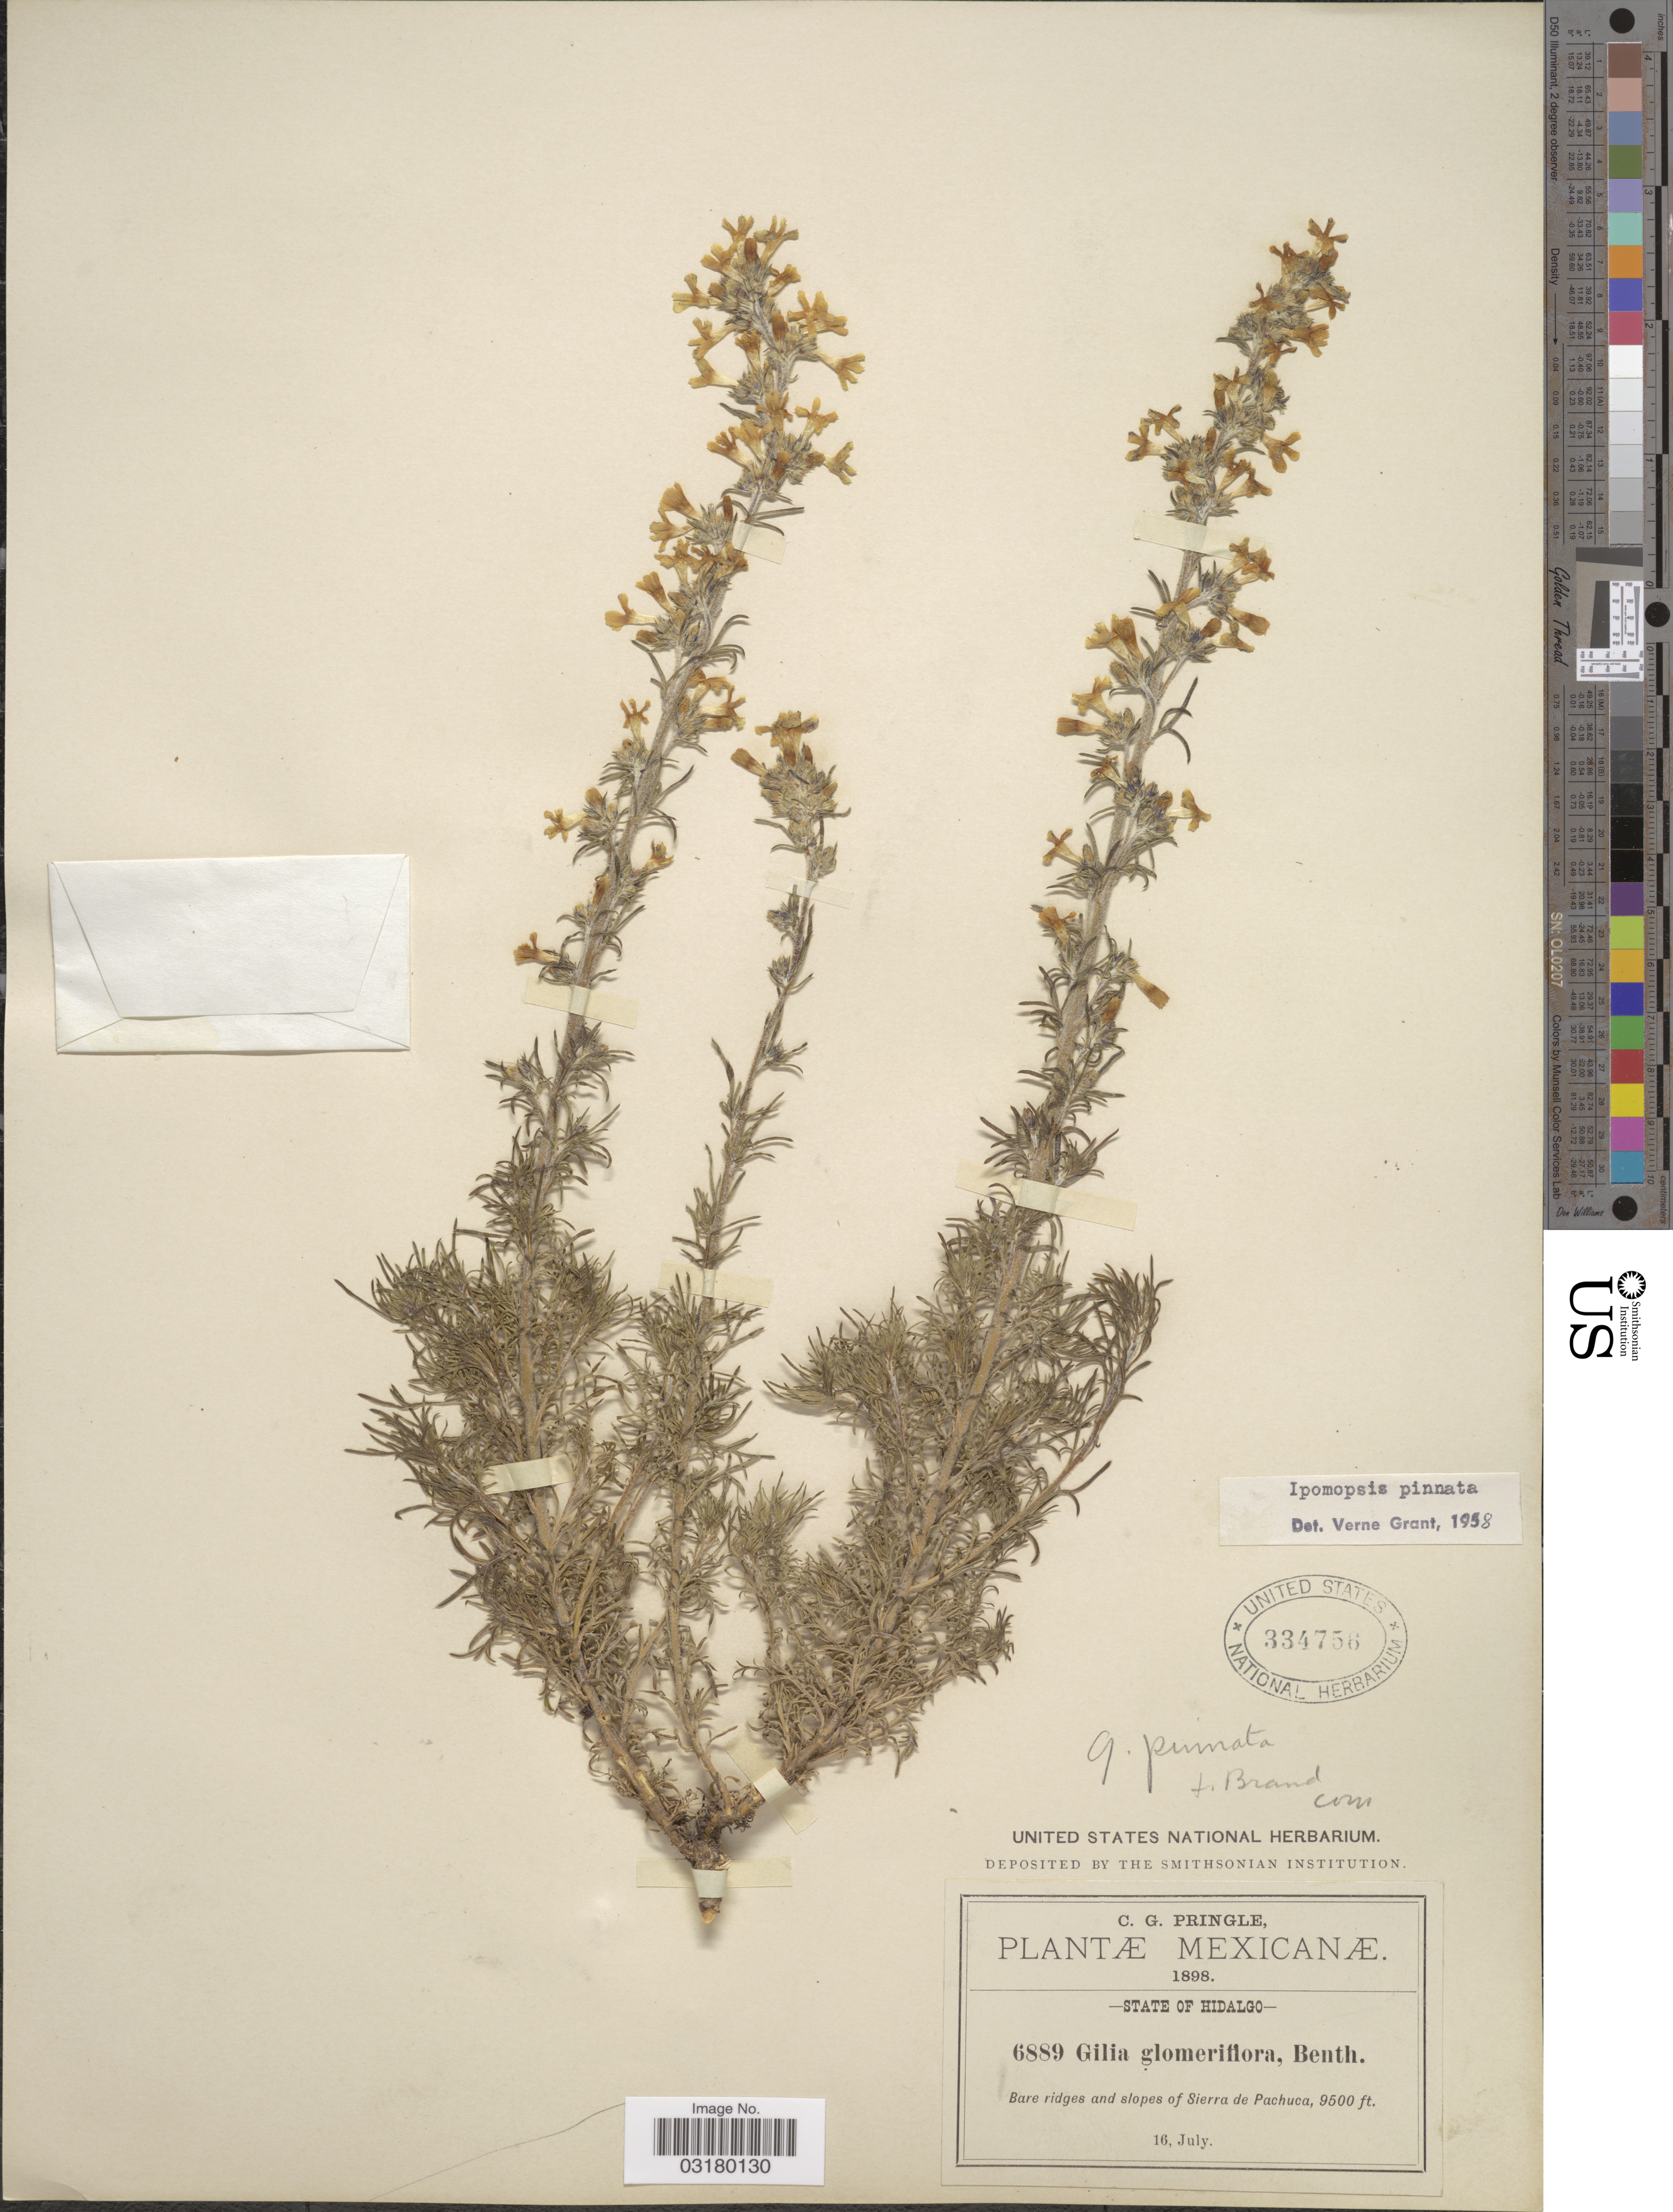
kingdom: Plantae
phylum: Tracheophyta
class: Magnoliopsida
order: Ericales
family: Polemoniaceae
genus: Ipomopsis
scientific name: Ipomopsis pinnata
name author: (Cav.) V.E. Grant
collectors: C. G. Pringle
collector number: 6889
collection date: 1898-07-16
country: Mexico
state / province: Hidalgo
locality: State of Hidalgo. Bare ridges and slopes of Sierra de Pachuca.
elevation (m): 2896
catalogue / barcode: US 334756